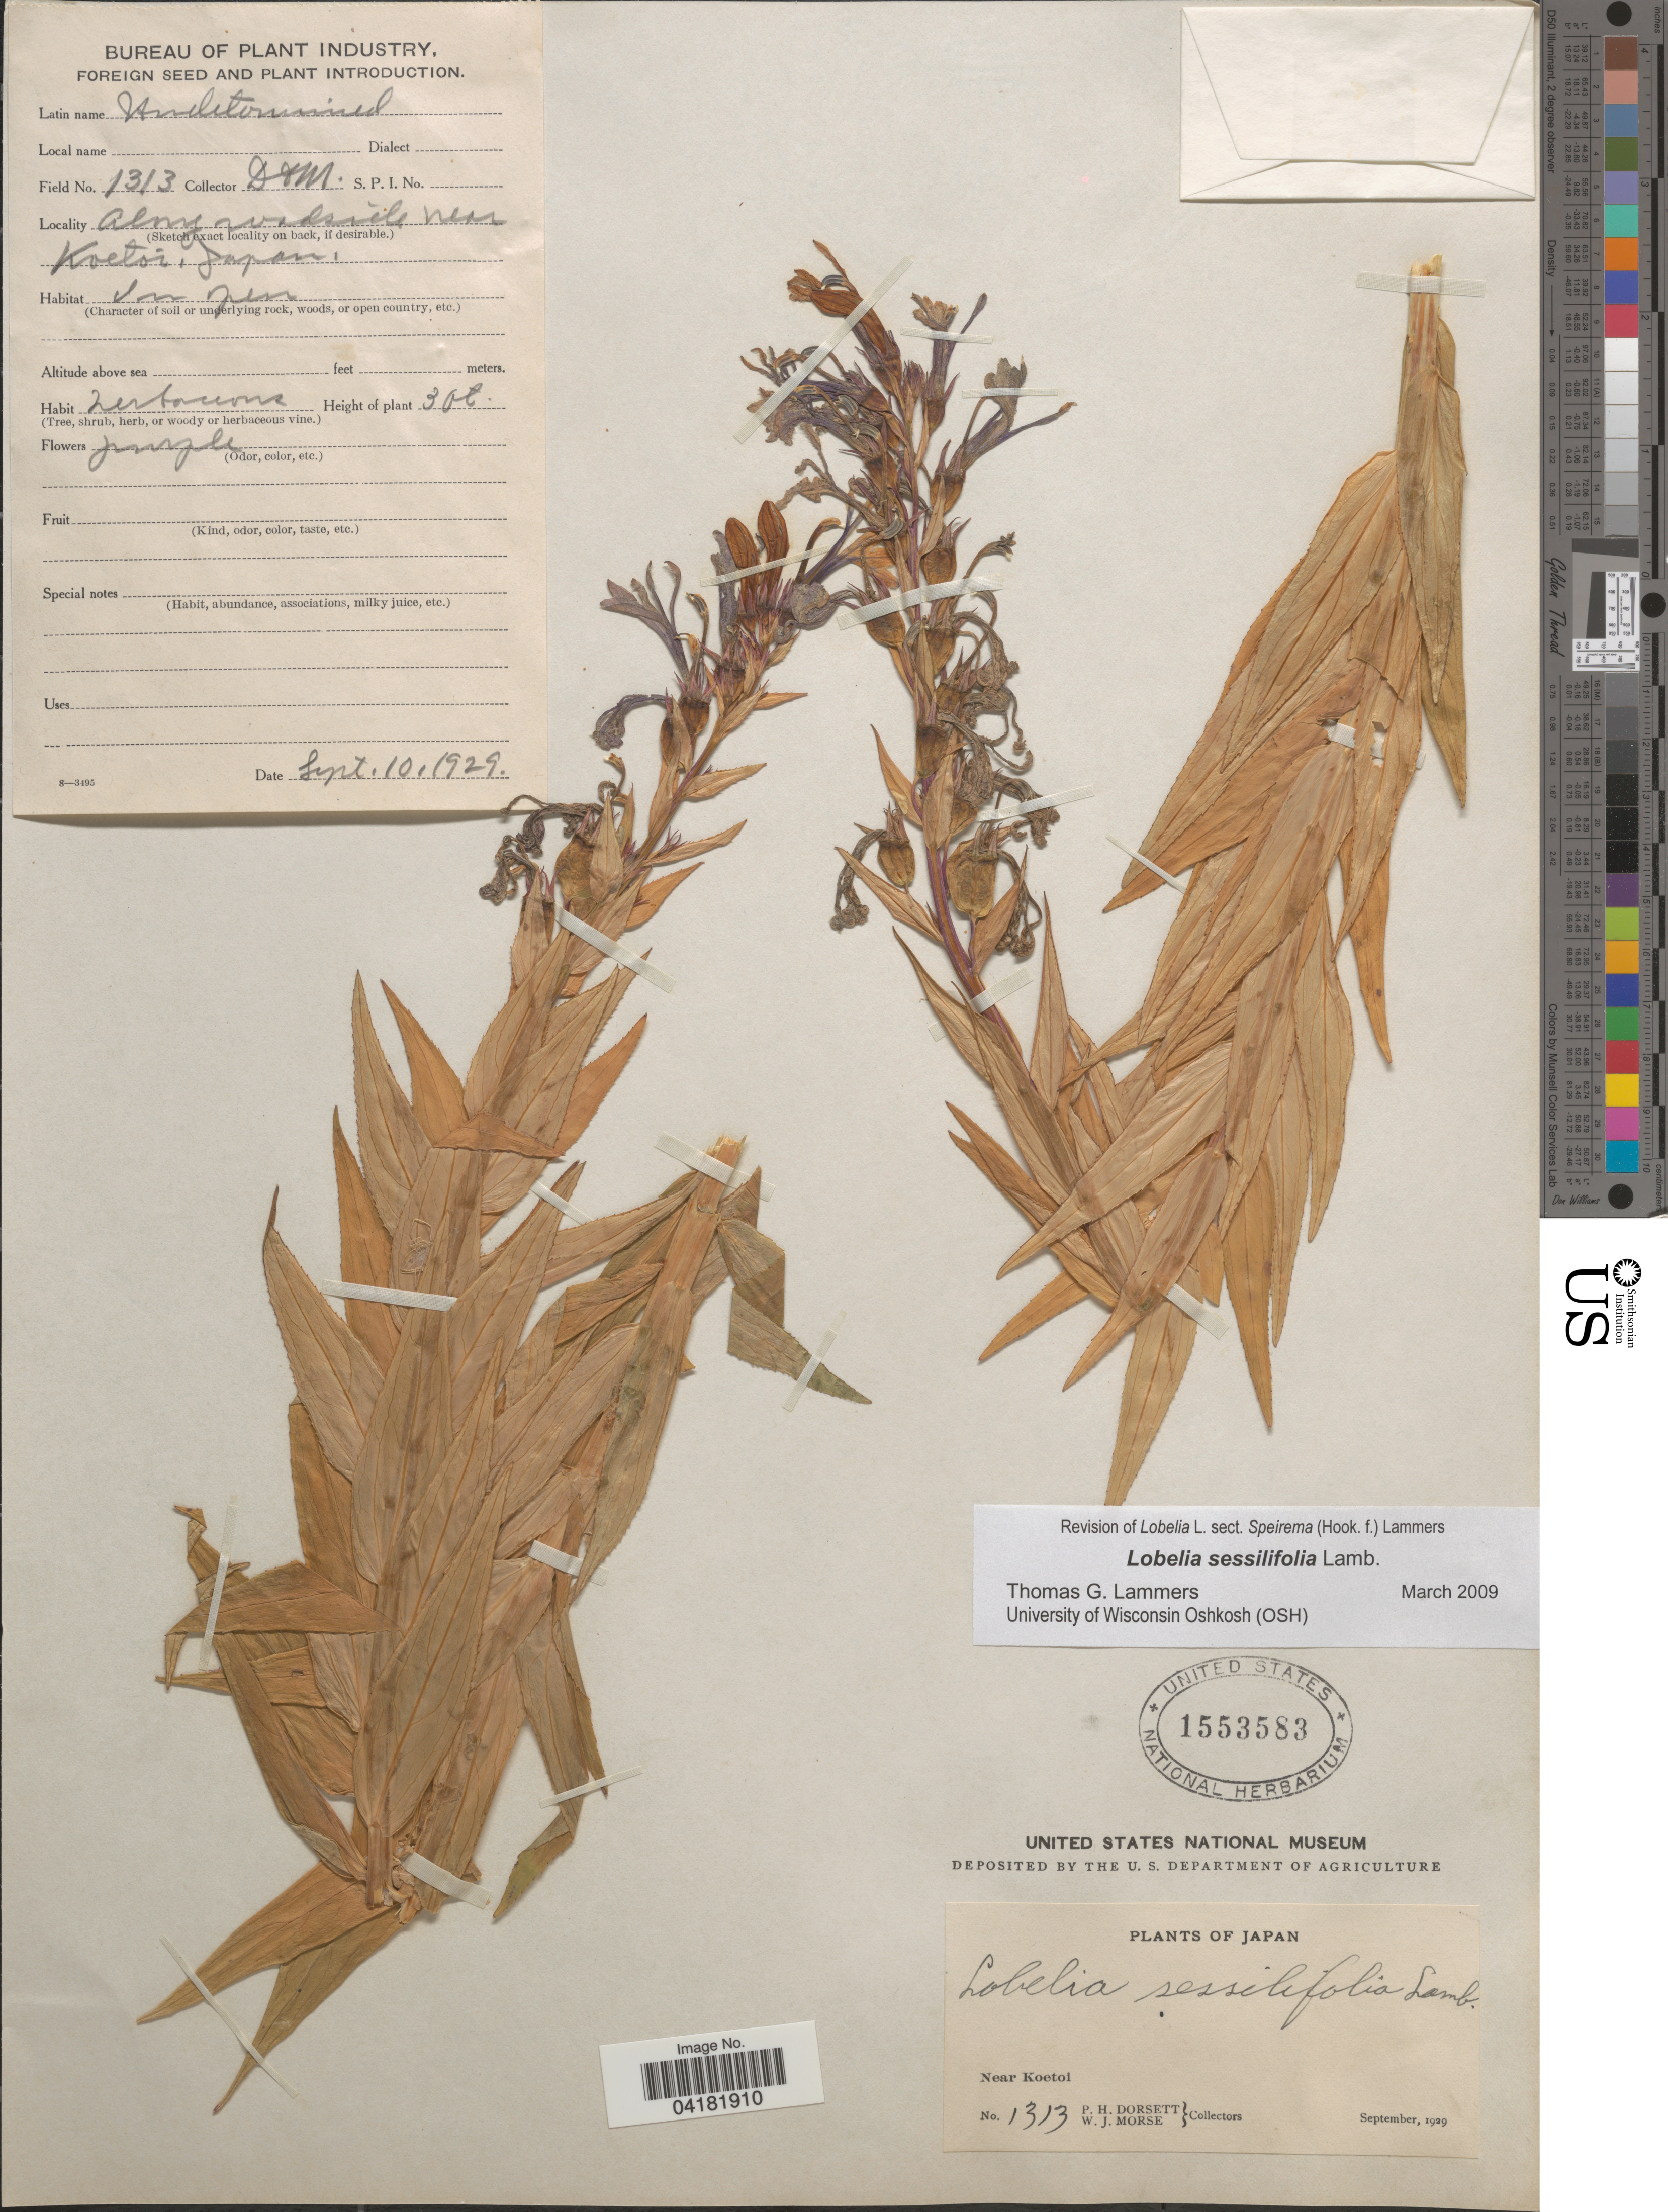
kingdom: Plantae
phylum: Tracheophyta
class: Magnoliopsida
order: Asterales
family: Campanulaceae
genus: Lobelia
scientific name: Lobelia sessilifolia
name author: Lamb.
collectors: P. H. Dorsett & W. J. Morse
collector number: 1313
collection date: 1929-09-10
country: Japan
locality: Near Koetoi.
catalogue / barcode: US 1553583